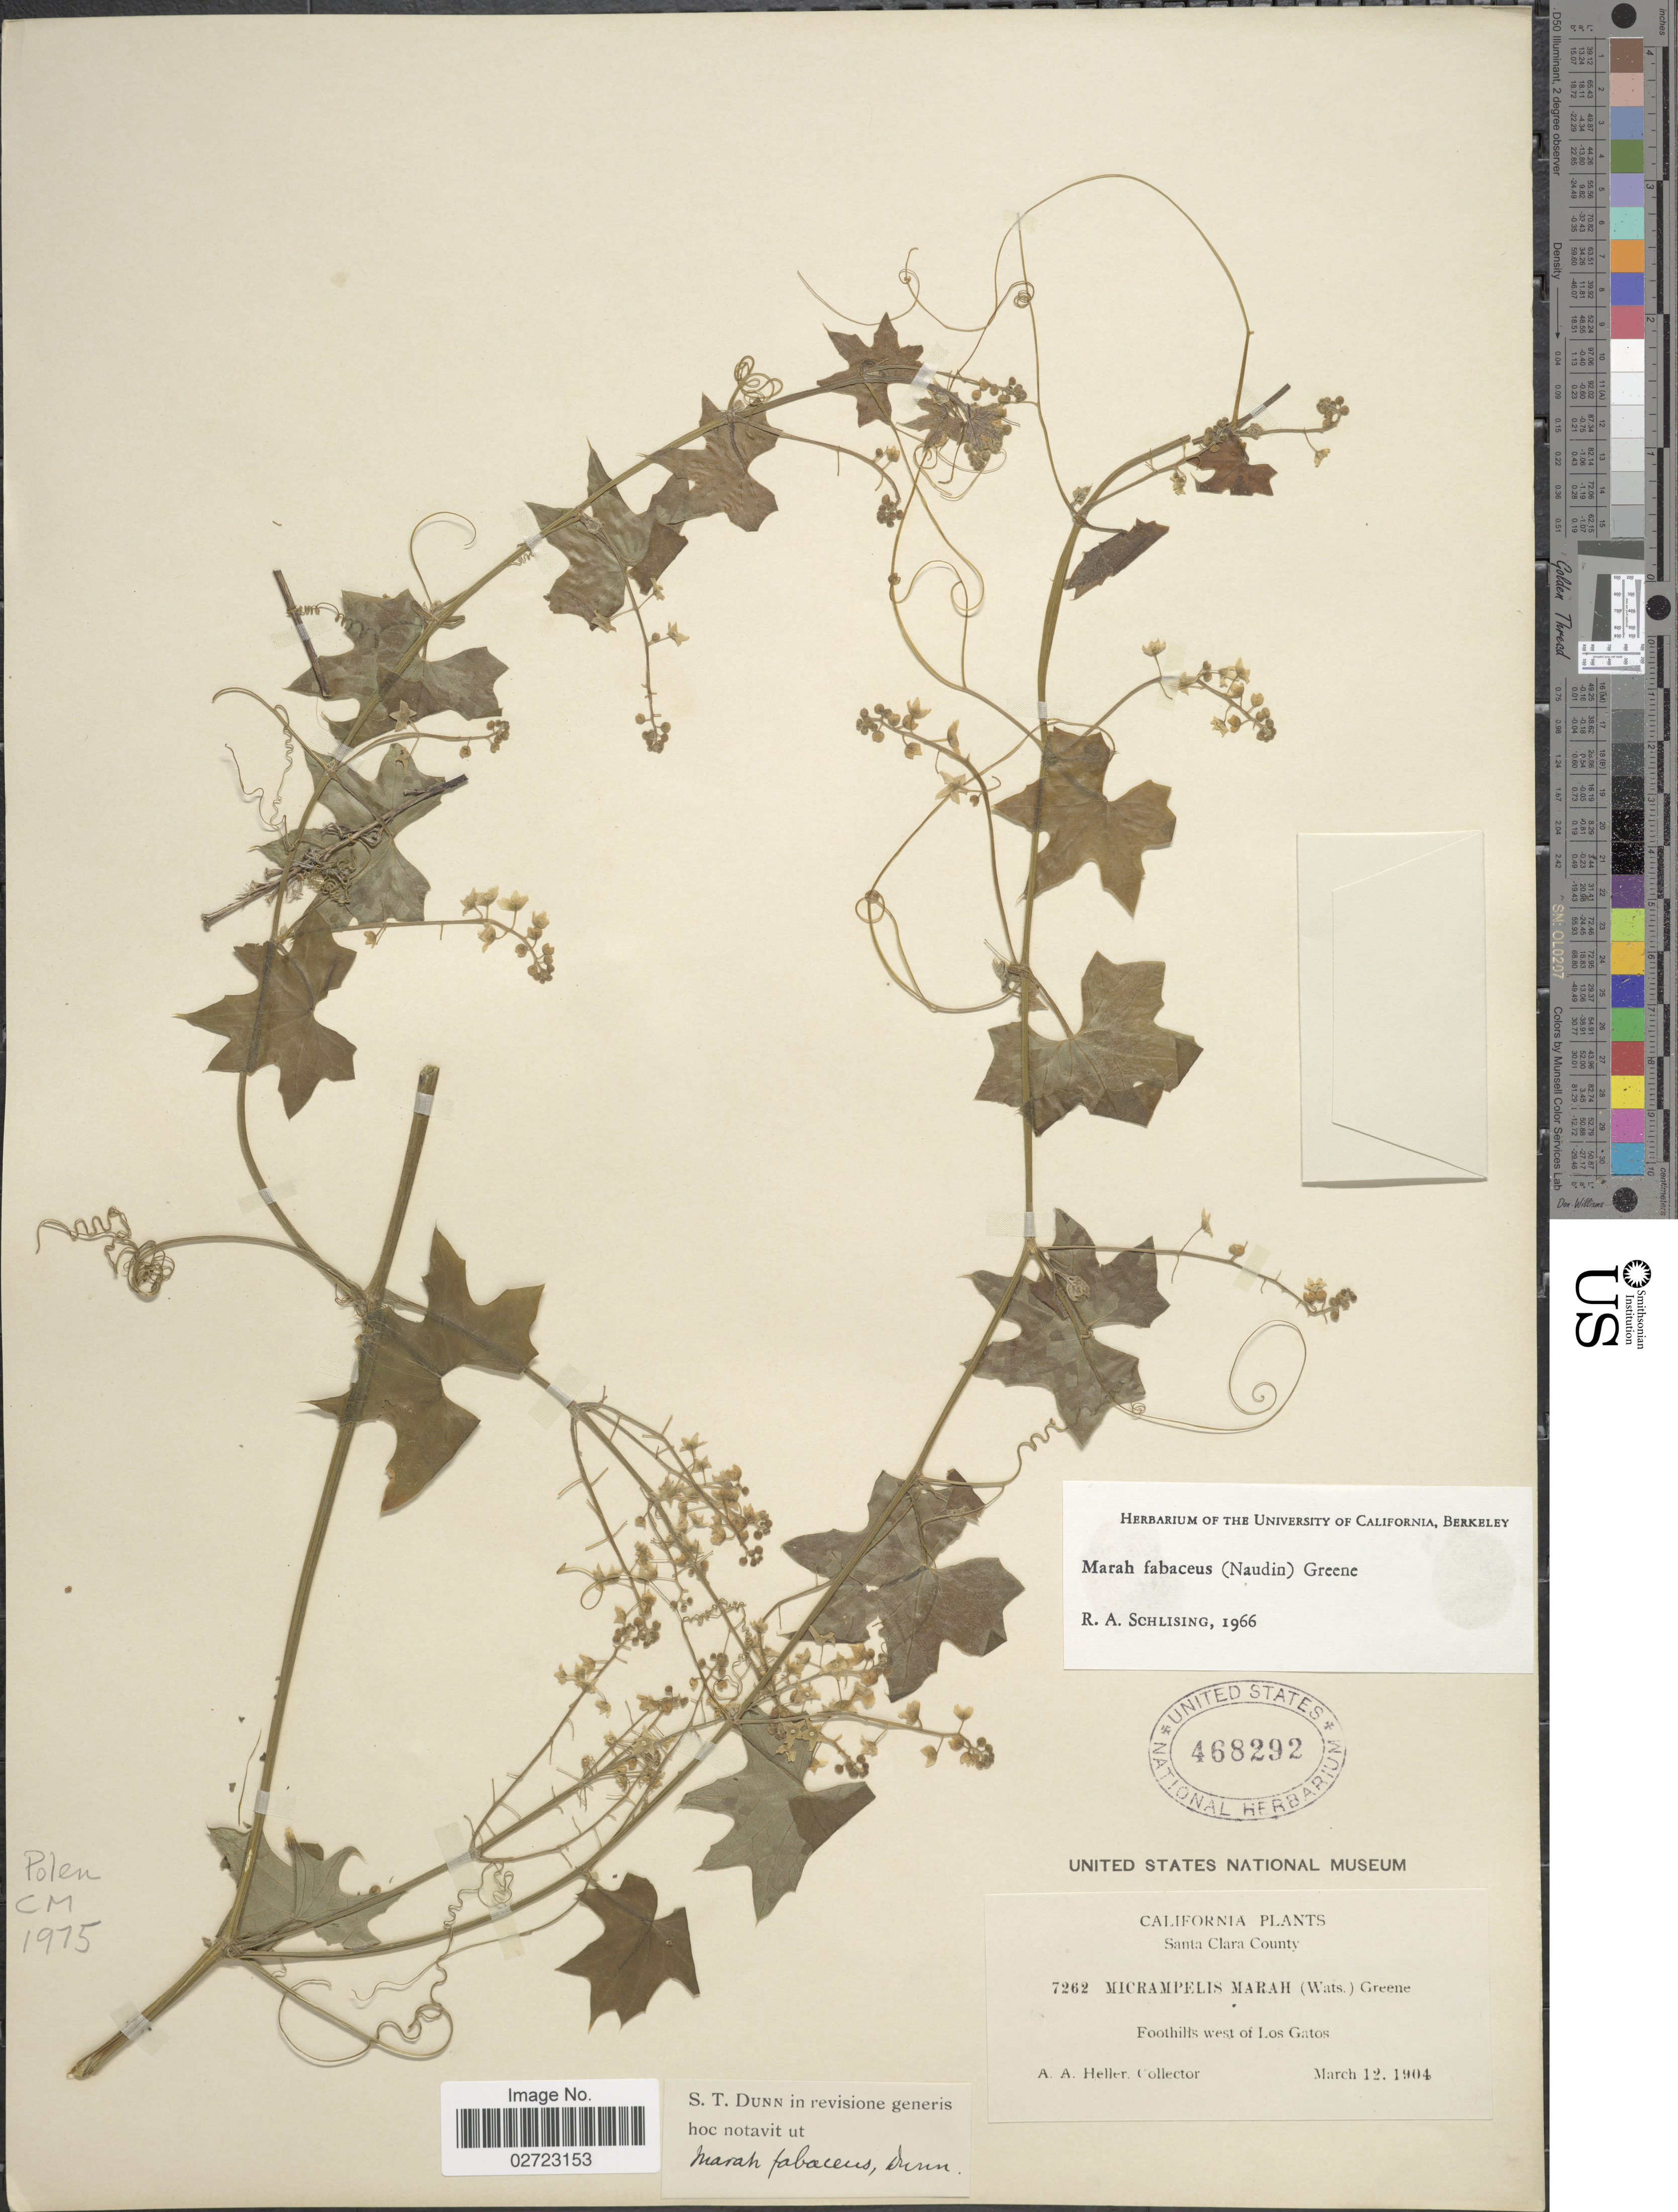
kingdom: Plantae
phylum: Tracheophyta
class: Magnoliopsida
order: Cucurbitales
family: Cucurbitaceae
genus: Marah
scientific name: Marah fabacea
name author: (Naudin) Greene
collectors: A. A. Heller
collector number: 7262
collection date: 1904-03-12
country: United States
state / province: California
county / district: Santa Clara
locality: Santa Clara County, Foothills west of Los Gatos.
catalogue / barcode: US 468292